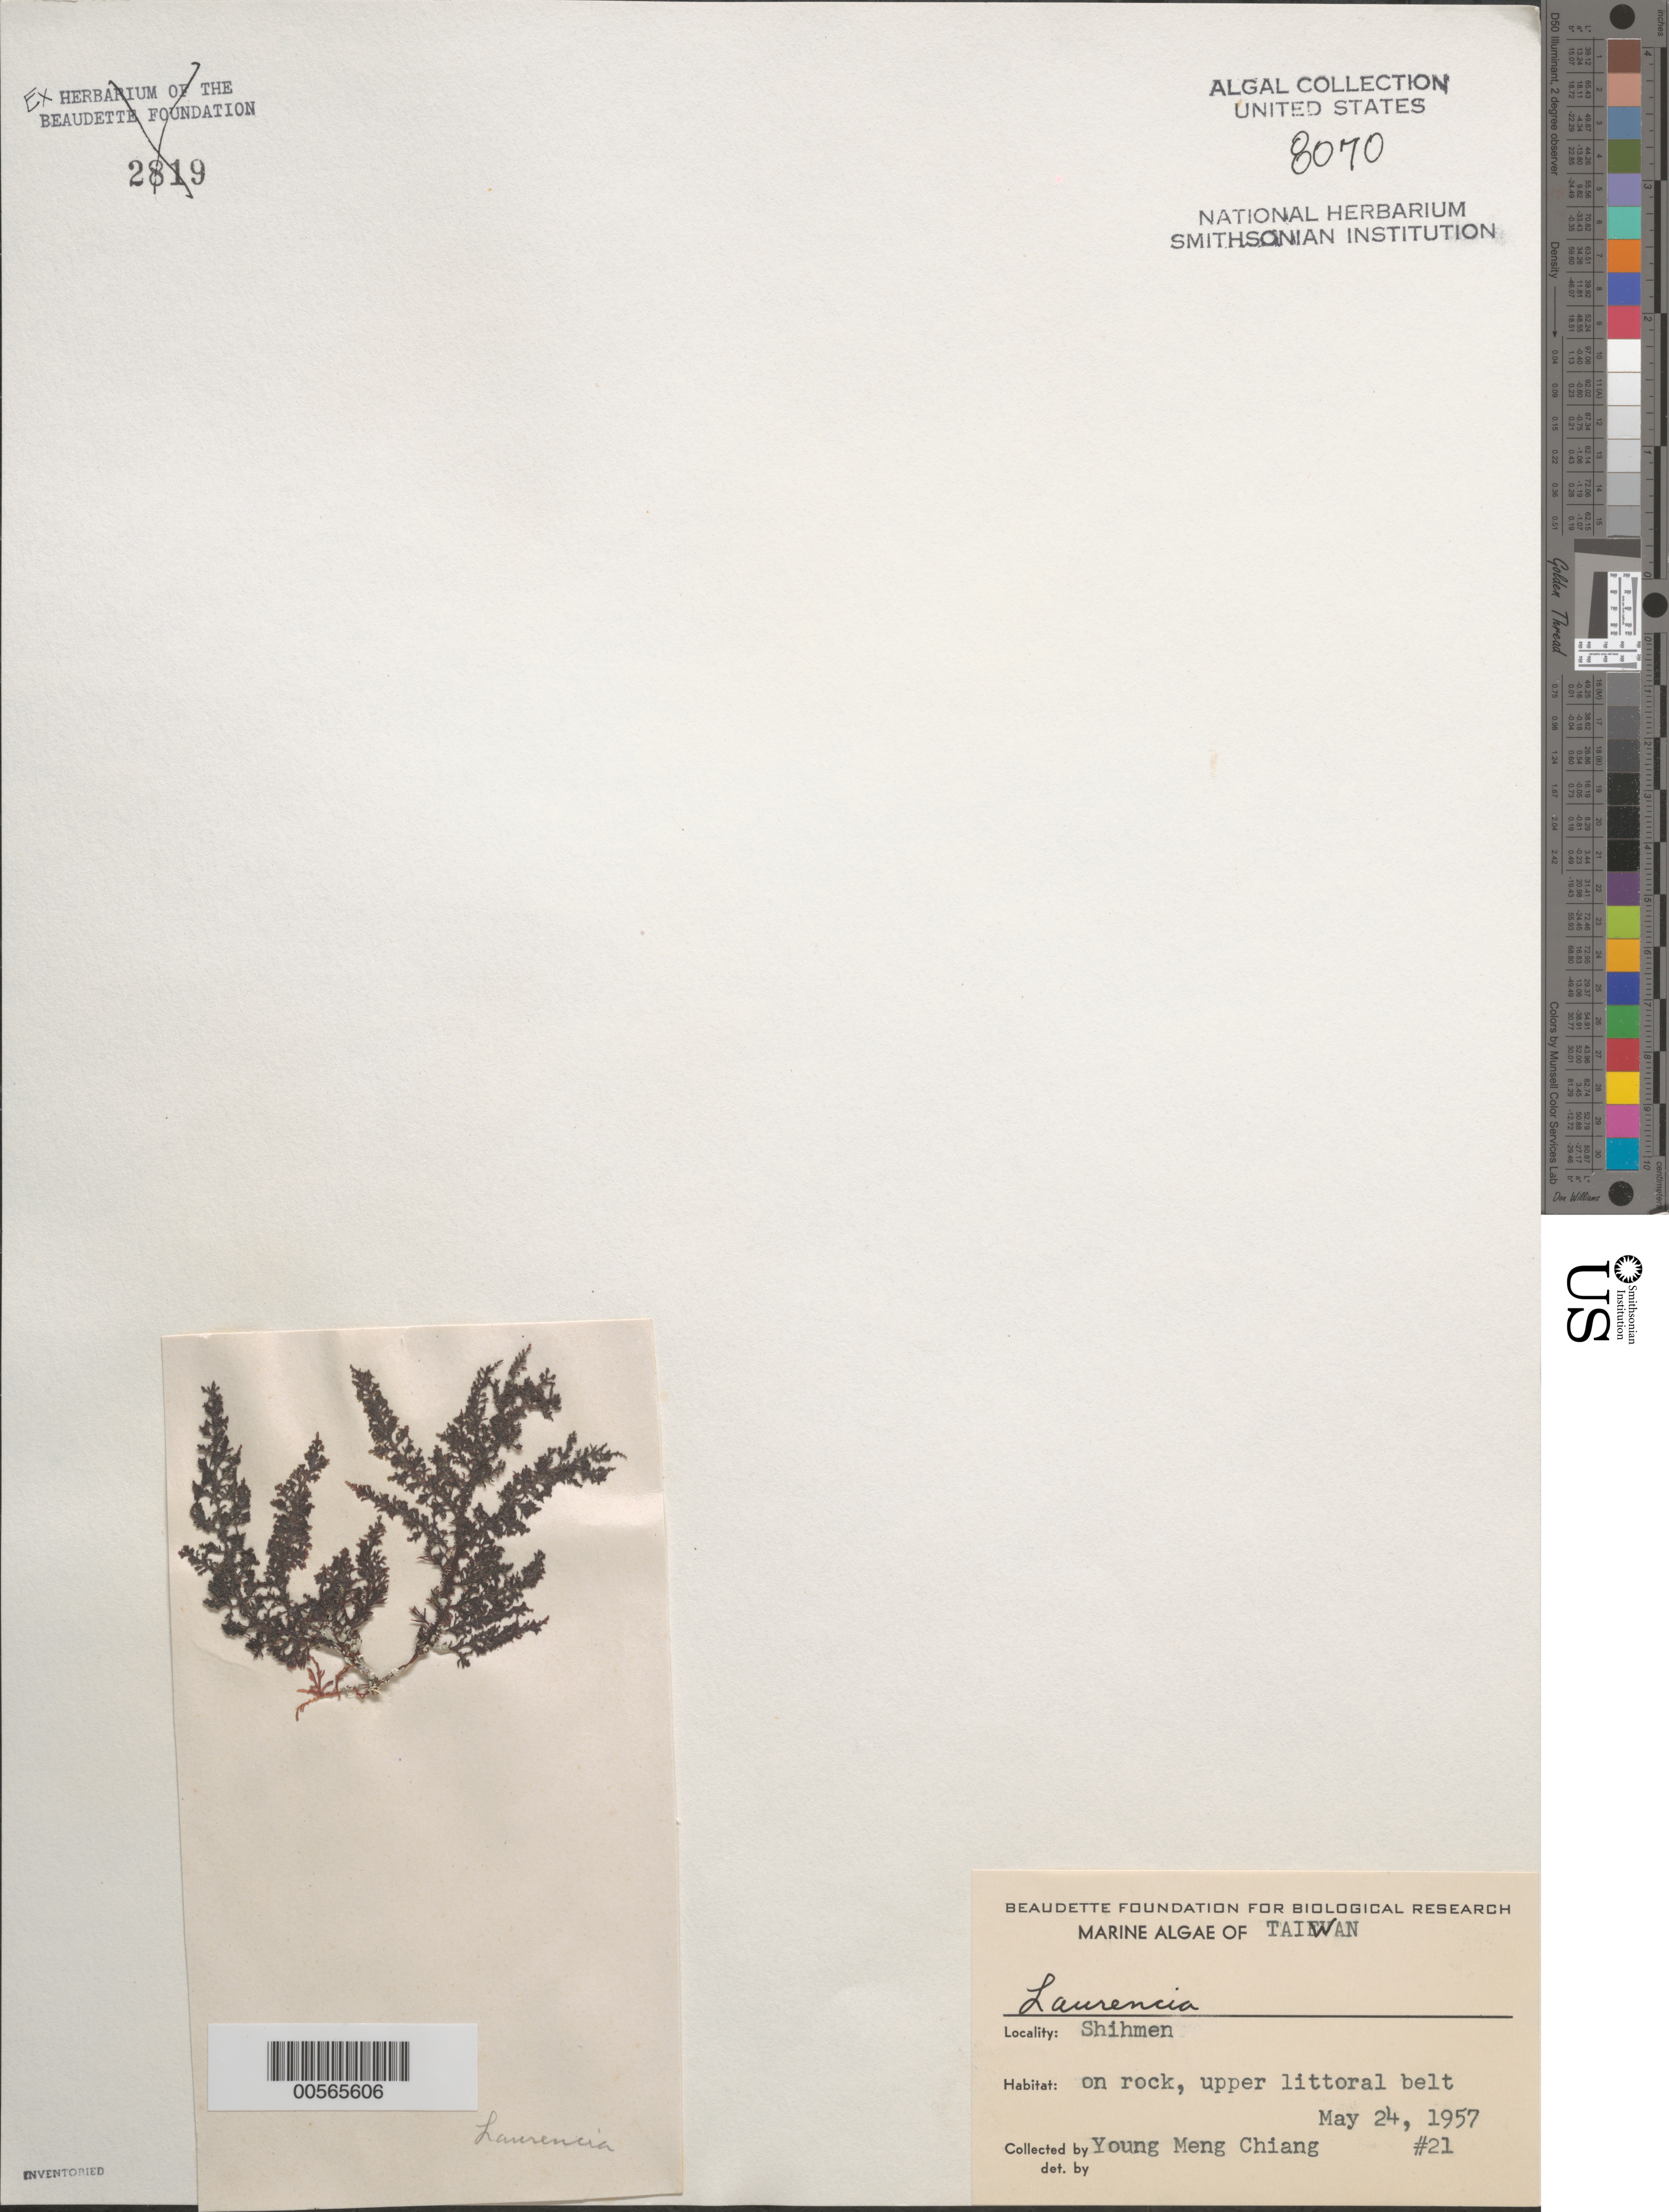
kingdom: Plantae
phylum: Rhodophyta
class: Florideophyceae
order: Ceramiales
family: Rhodomelaceae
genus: Laurencia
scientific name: Laurencia sp.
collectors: Y. Chiang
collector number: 21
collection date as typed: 24 May 1957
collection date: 1957-05-24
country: Taiwan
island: Taiwan [Formosa]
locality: Shihmen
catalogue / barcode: US 8070